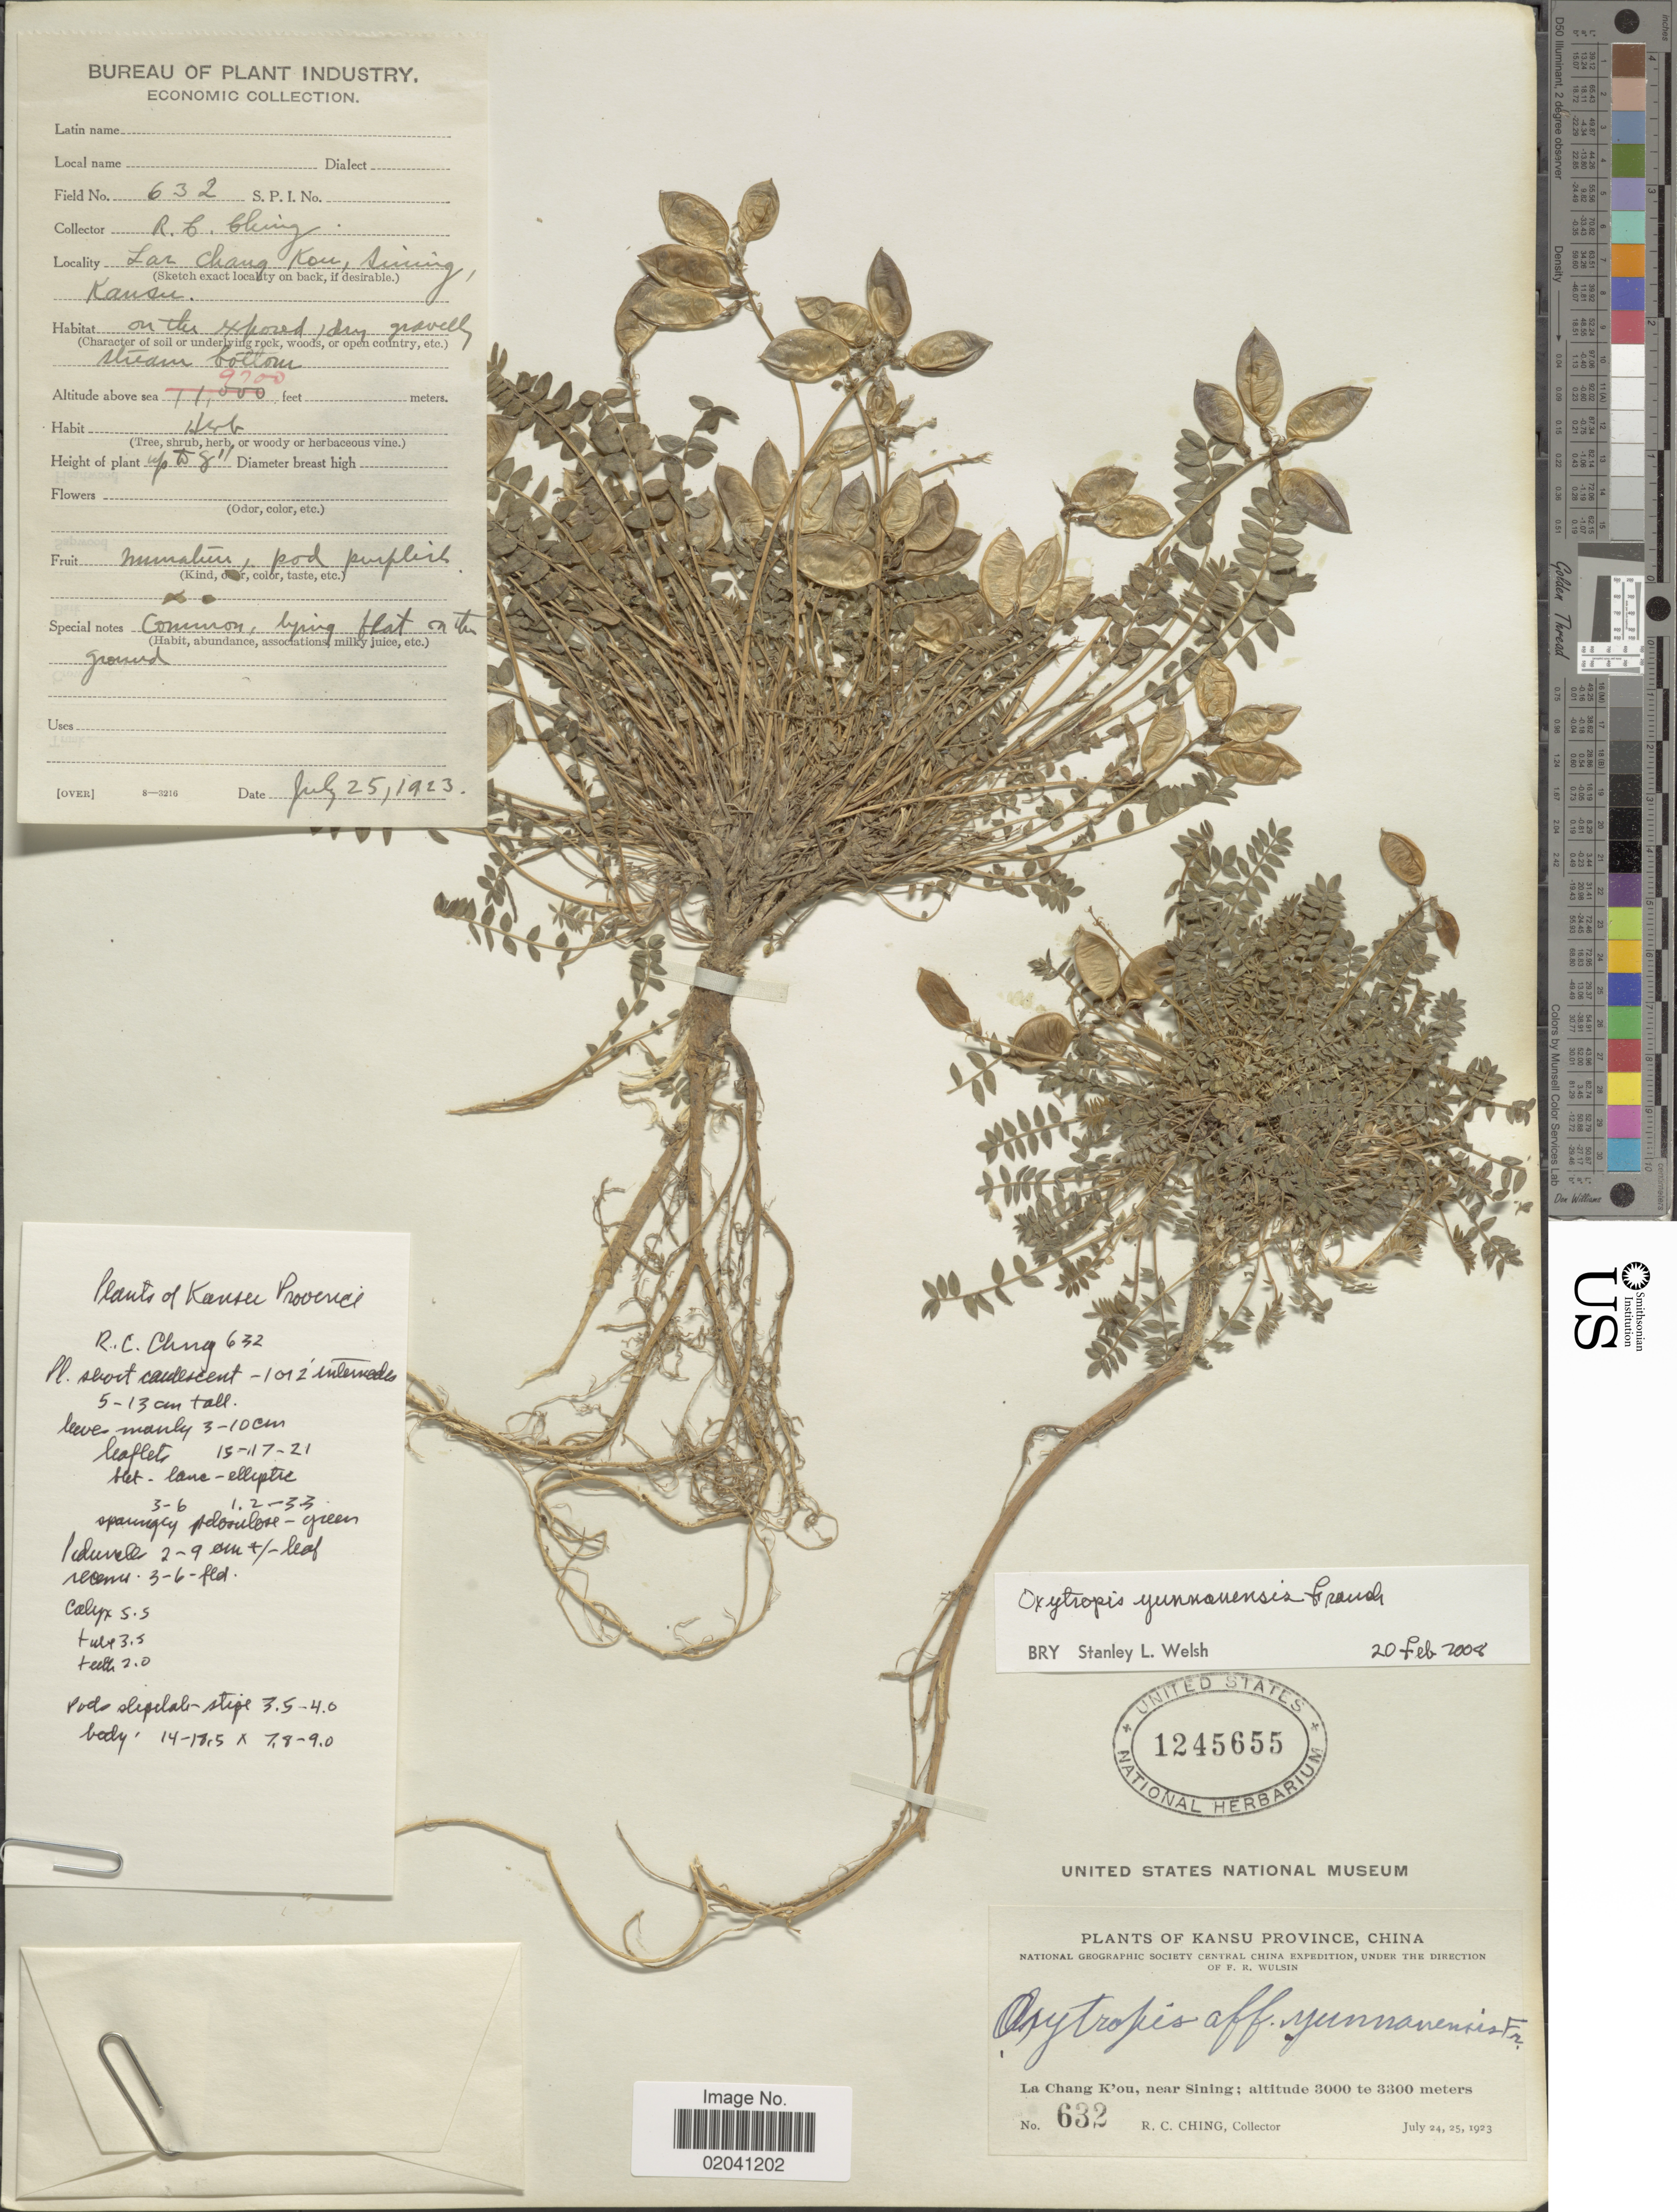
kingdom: Plantae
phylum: Tracheophyta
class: Magnoliopsida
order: Fabales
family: Fabaceae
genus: Oxytropis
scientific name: Oxytropis yunnanensis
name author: Franch.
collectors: R. C. Ching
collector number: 632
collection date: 1923-07-24/1923-07-25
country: China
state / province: Gansu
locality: Kansu Province. La Chang K'ou, near Sining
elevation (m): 3000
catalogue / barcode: US 1245655